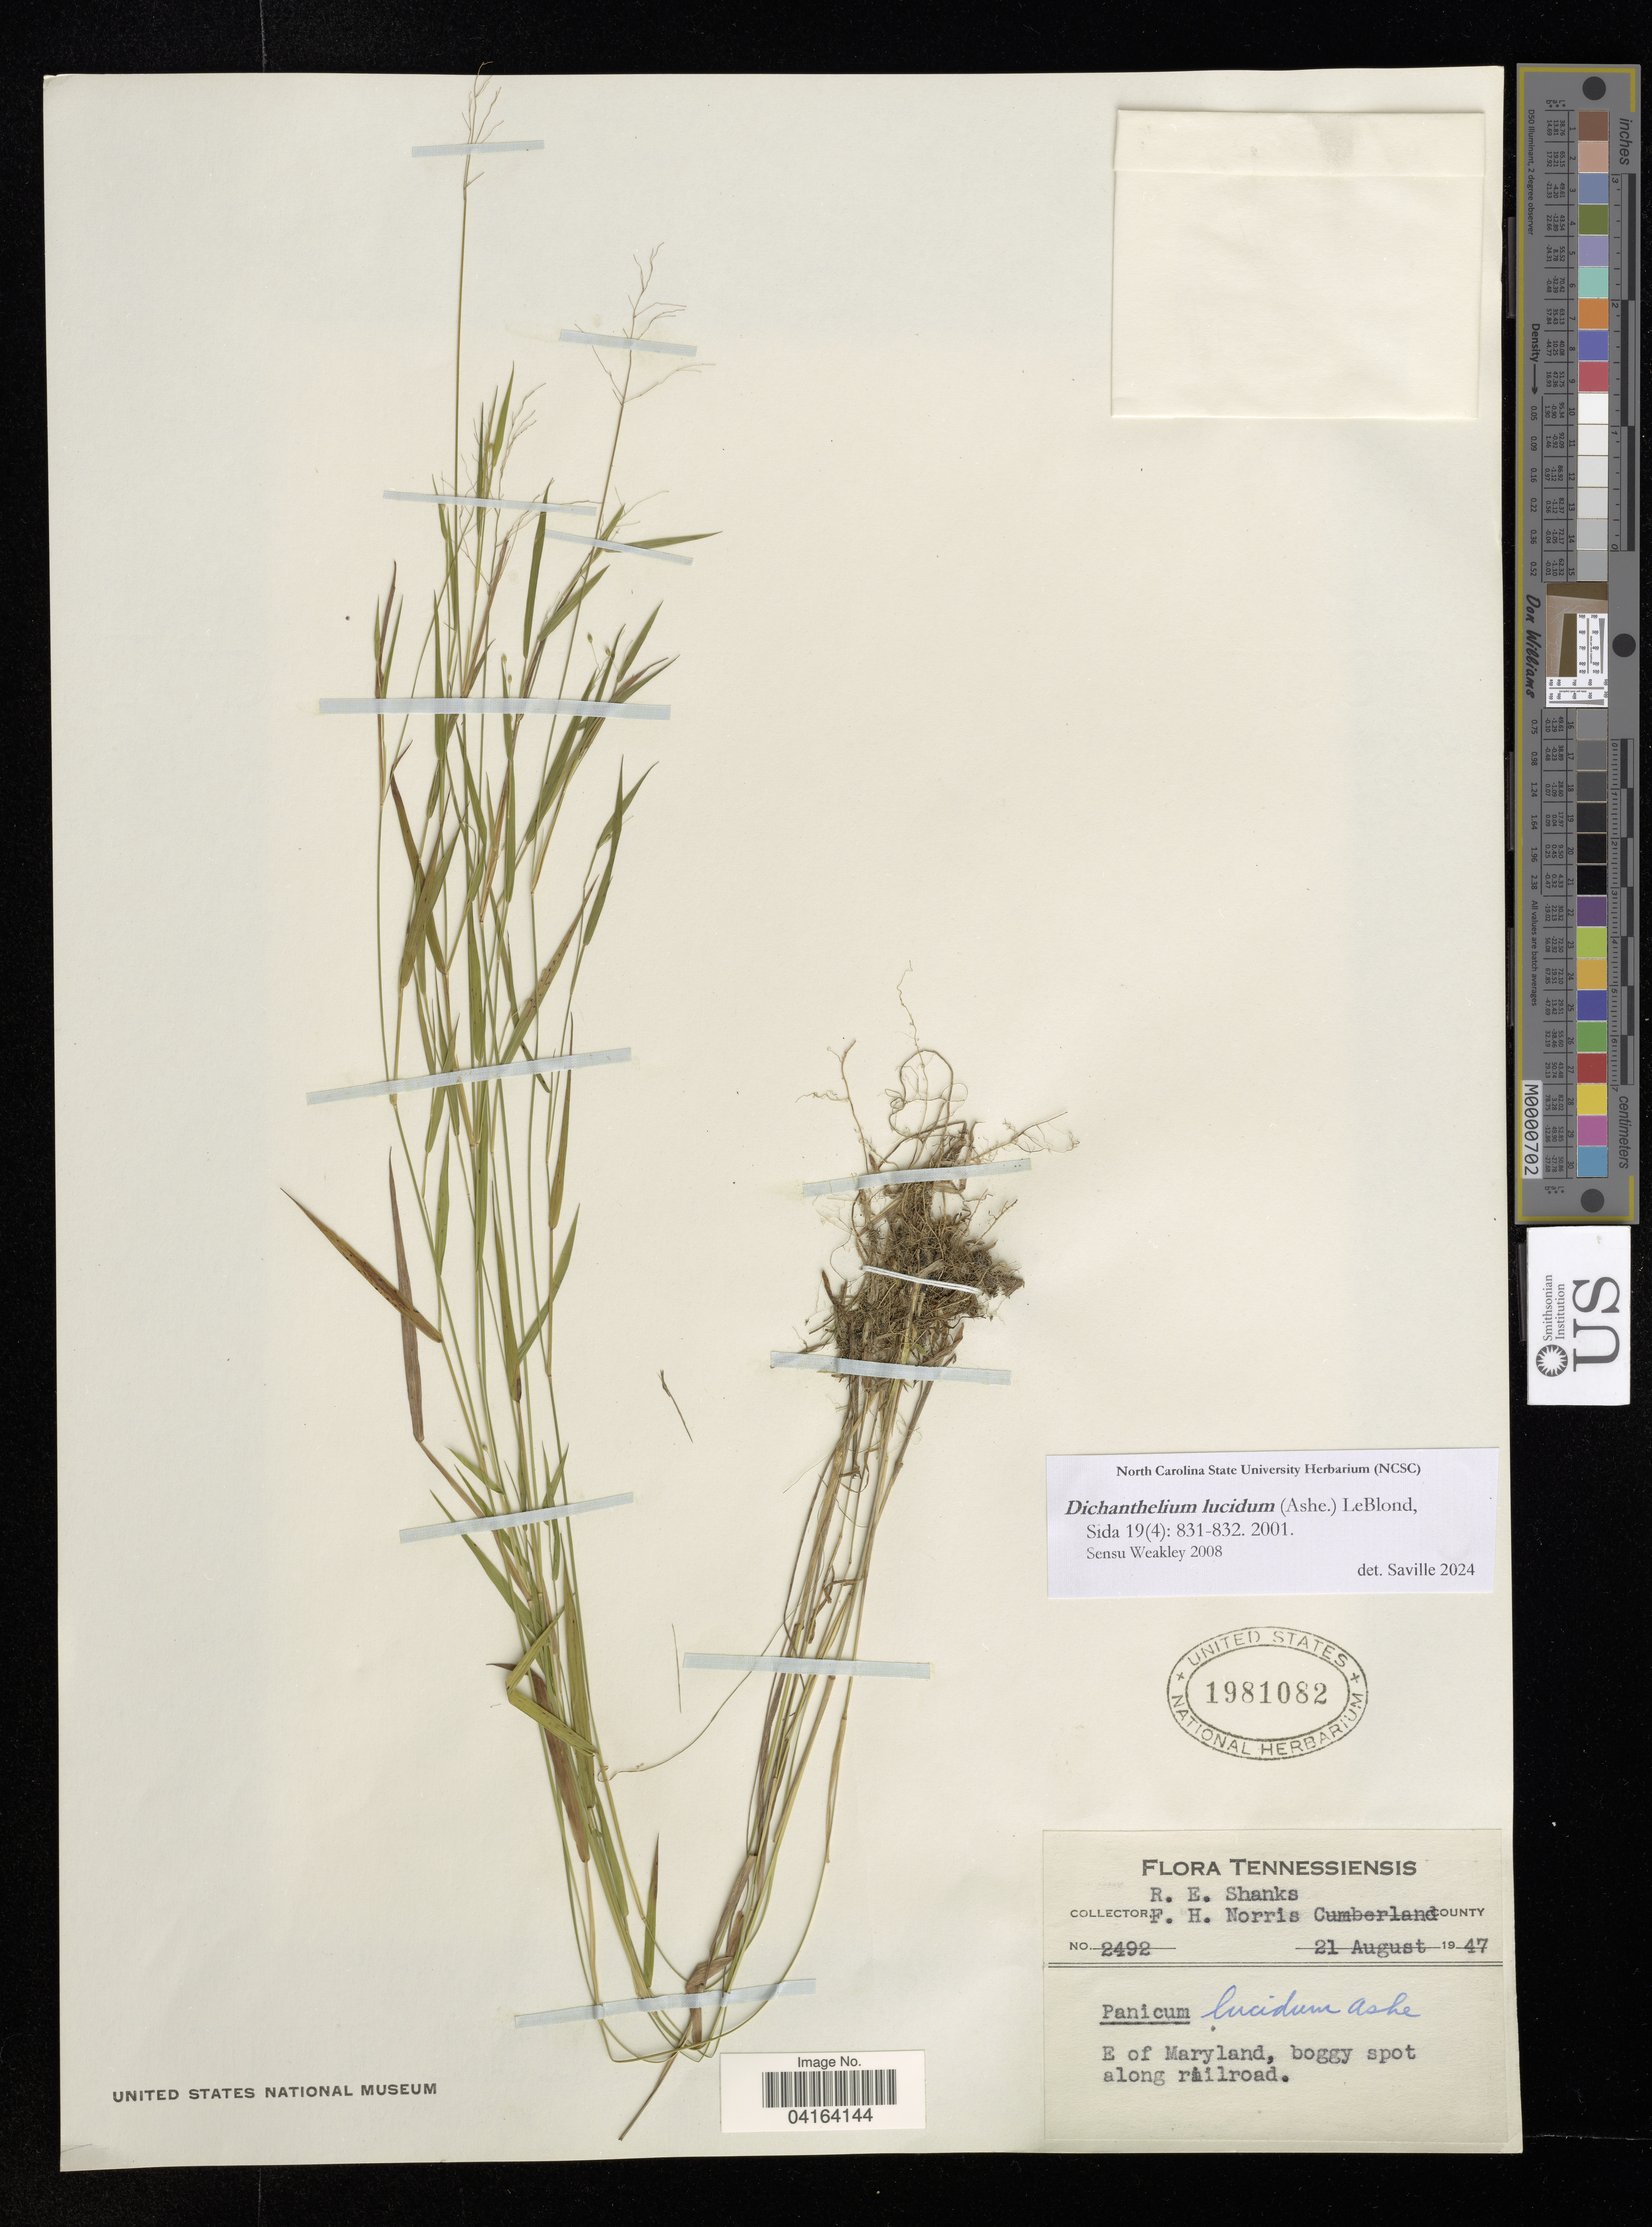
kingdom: Plantae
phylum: Tracheophyta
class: Liliopsida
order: Poales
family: Poaceae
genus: Dichanthelium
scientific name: Dichanthelium lucidum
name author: (Ashe) LeBlond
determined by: Saville, A. C., (NCSC), North Carolina State University (UNITED STATES)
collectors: R. Shanks & F. H. Norris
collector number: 2492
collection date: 1947-08-21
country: United States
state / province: Tennessee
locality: E of Maryland, boggy spot along railroad.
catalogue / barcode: US 1981082